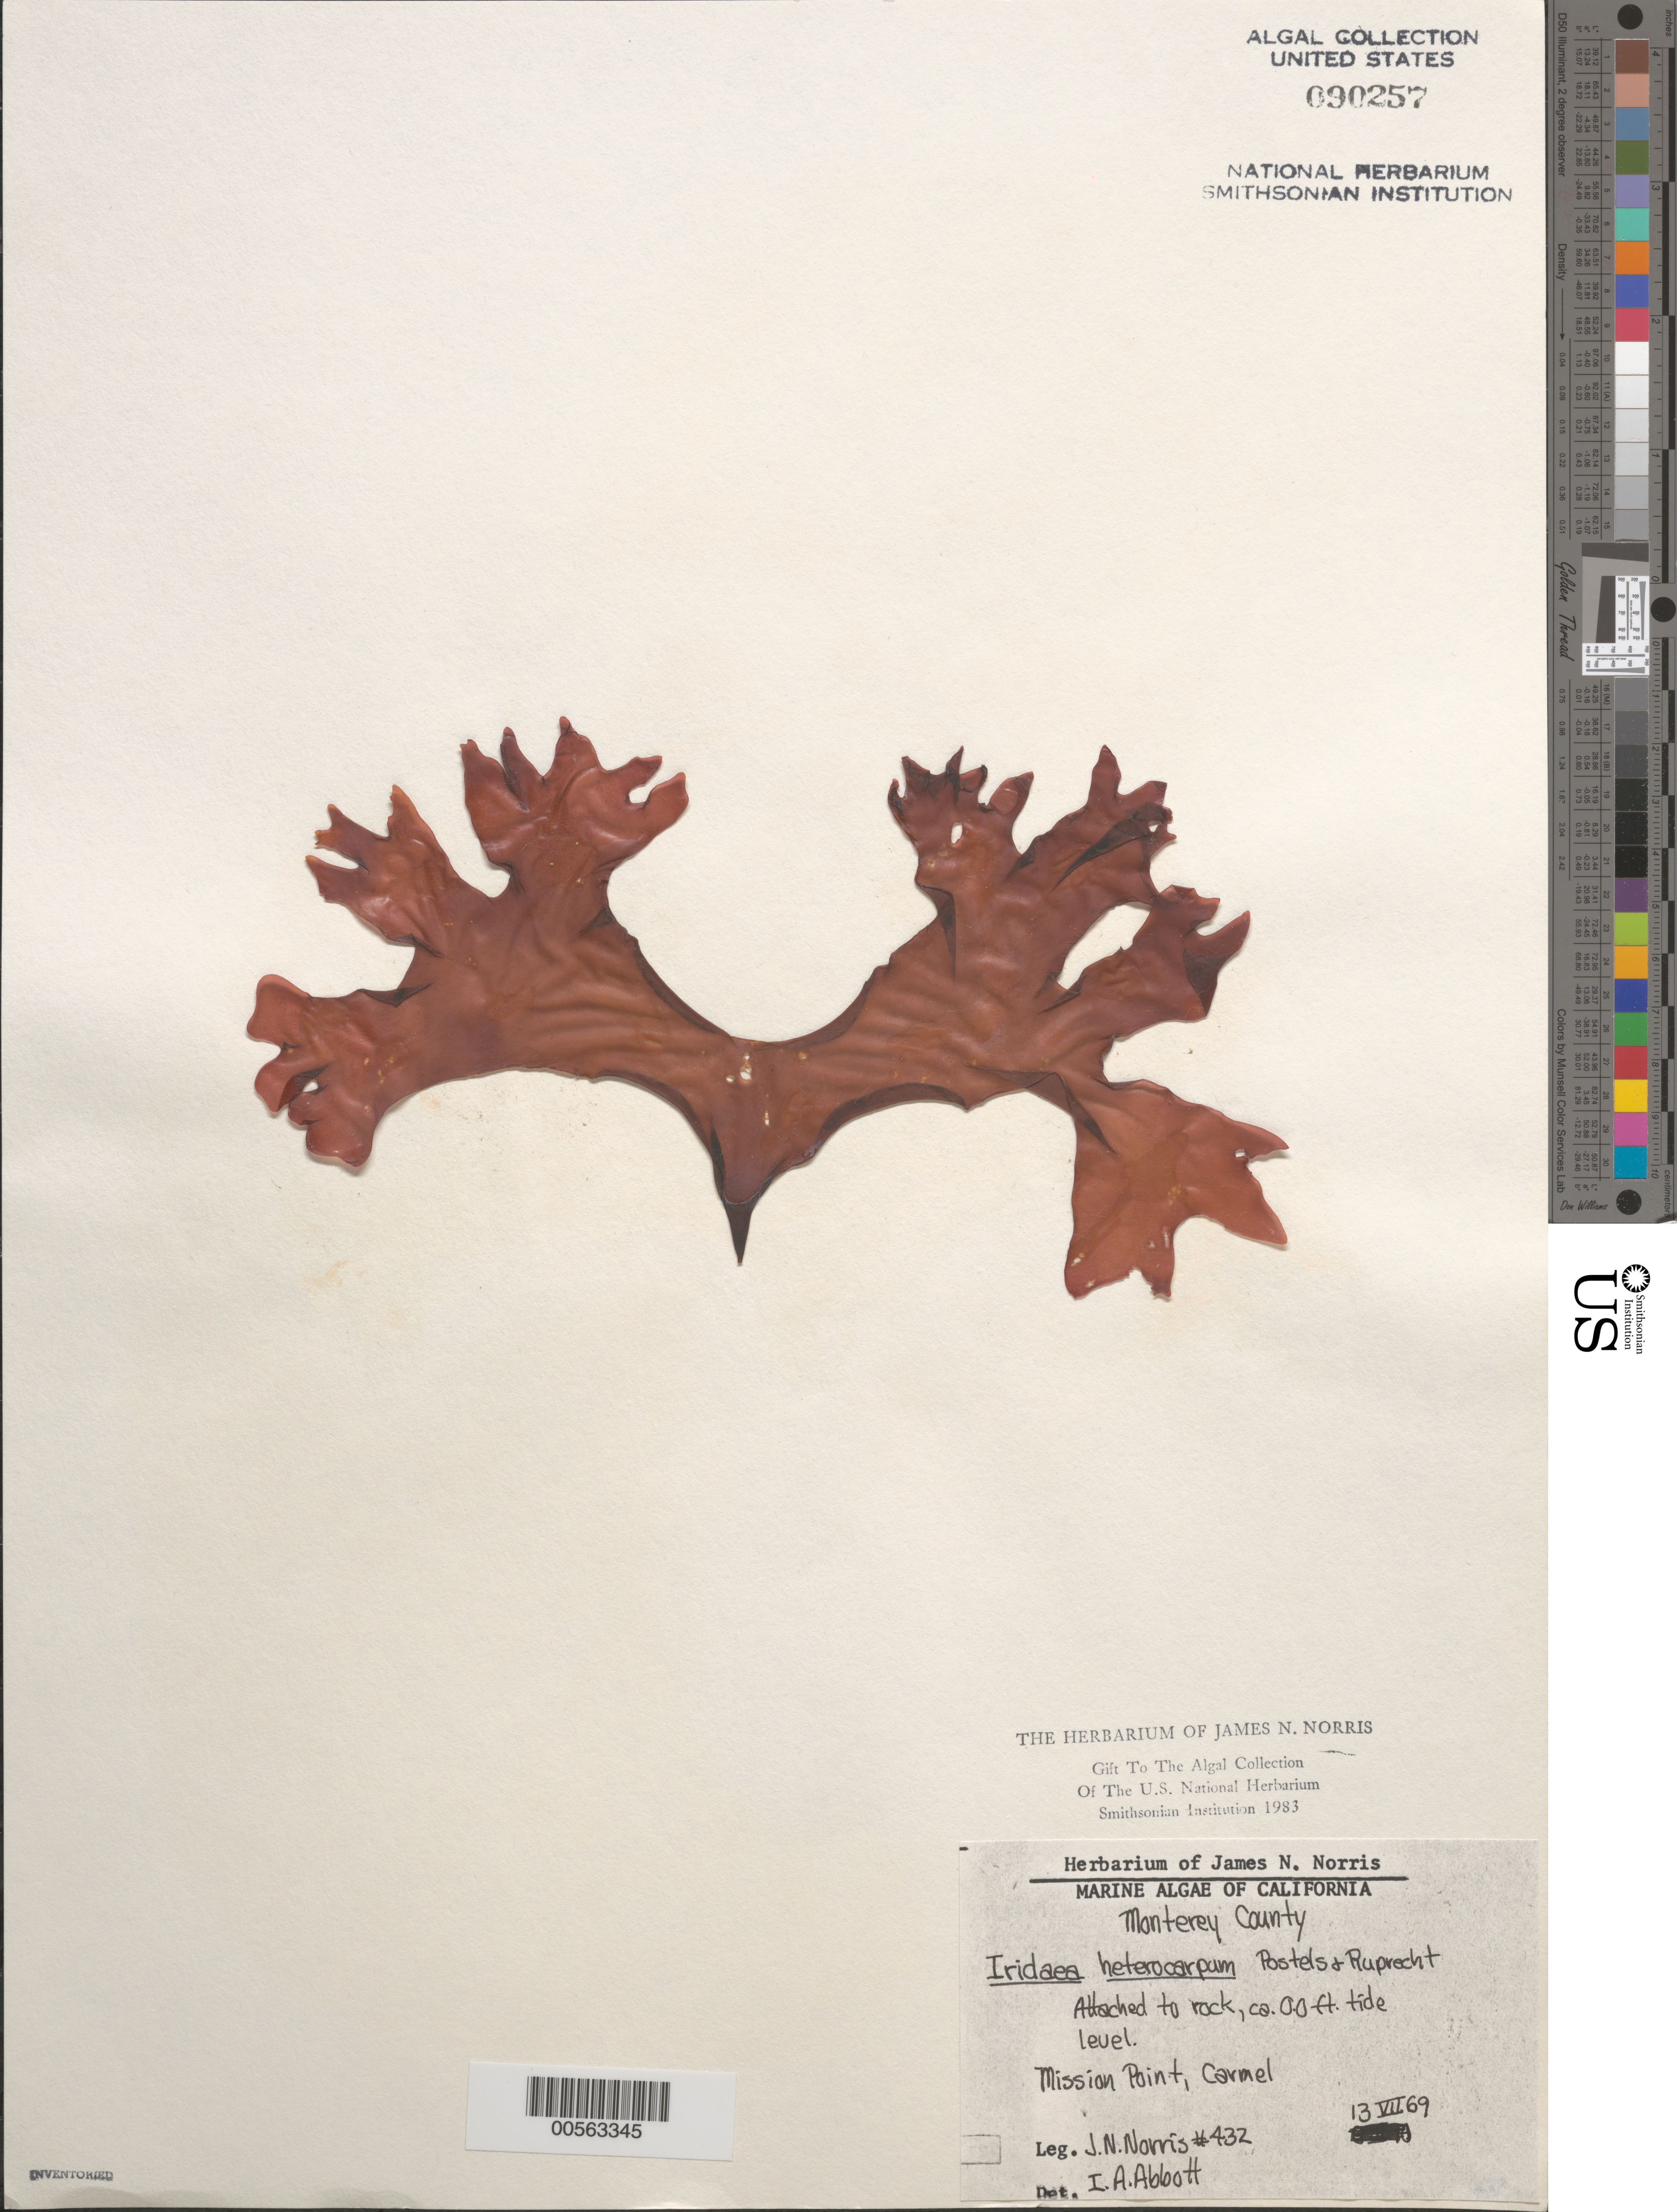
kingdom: Plantae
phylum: Rhodophyta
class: Florideophyceae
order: Gigartinales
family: Gigartinaceae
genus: Chondrus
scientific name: Chondrus crispus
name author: Stackh.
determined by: Algae name updating Project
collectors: J. N. Norris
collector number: JN-432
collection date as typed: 13 Jul 1969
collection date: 1969-07-13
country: United States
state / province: California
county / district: Monterey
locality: Mission Point, Carmel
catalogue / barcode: US 90257